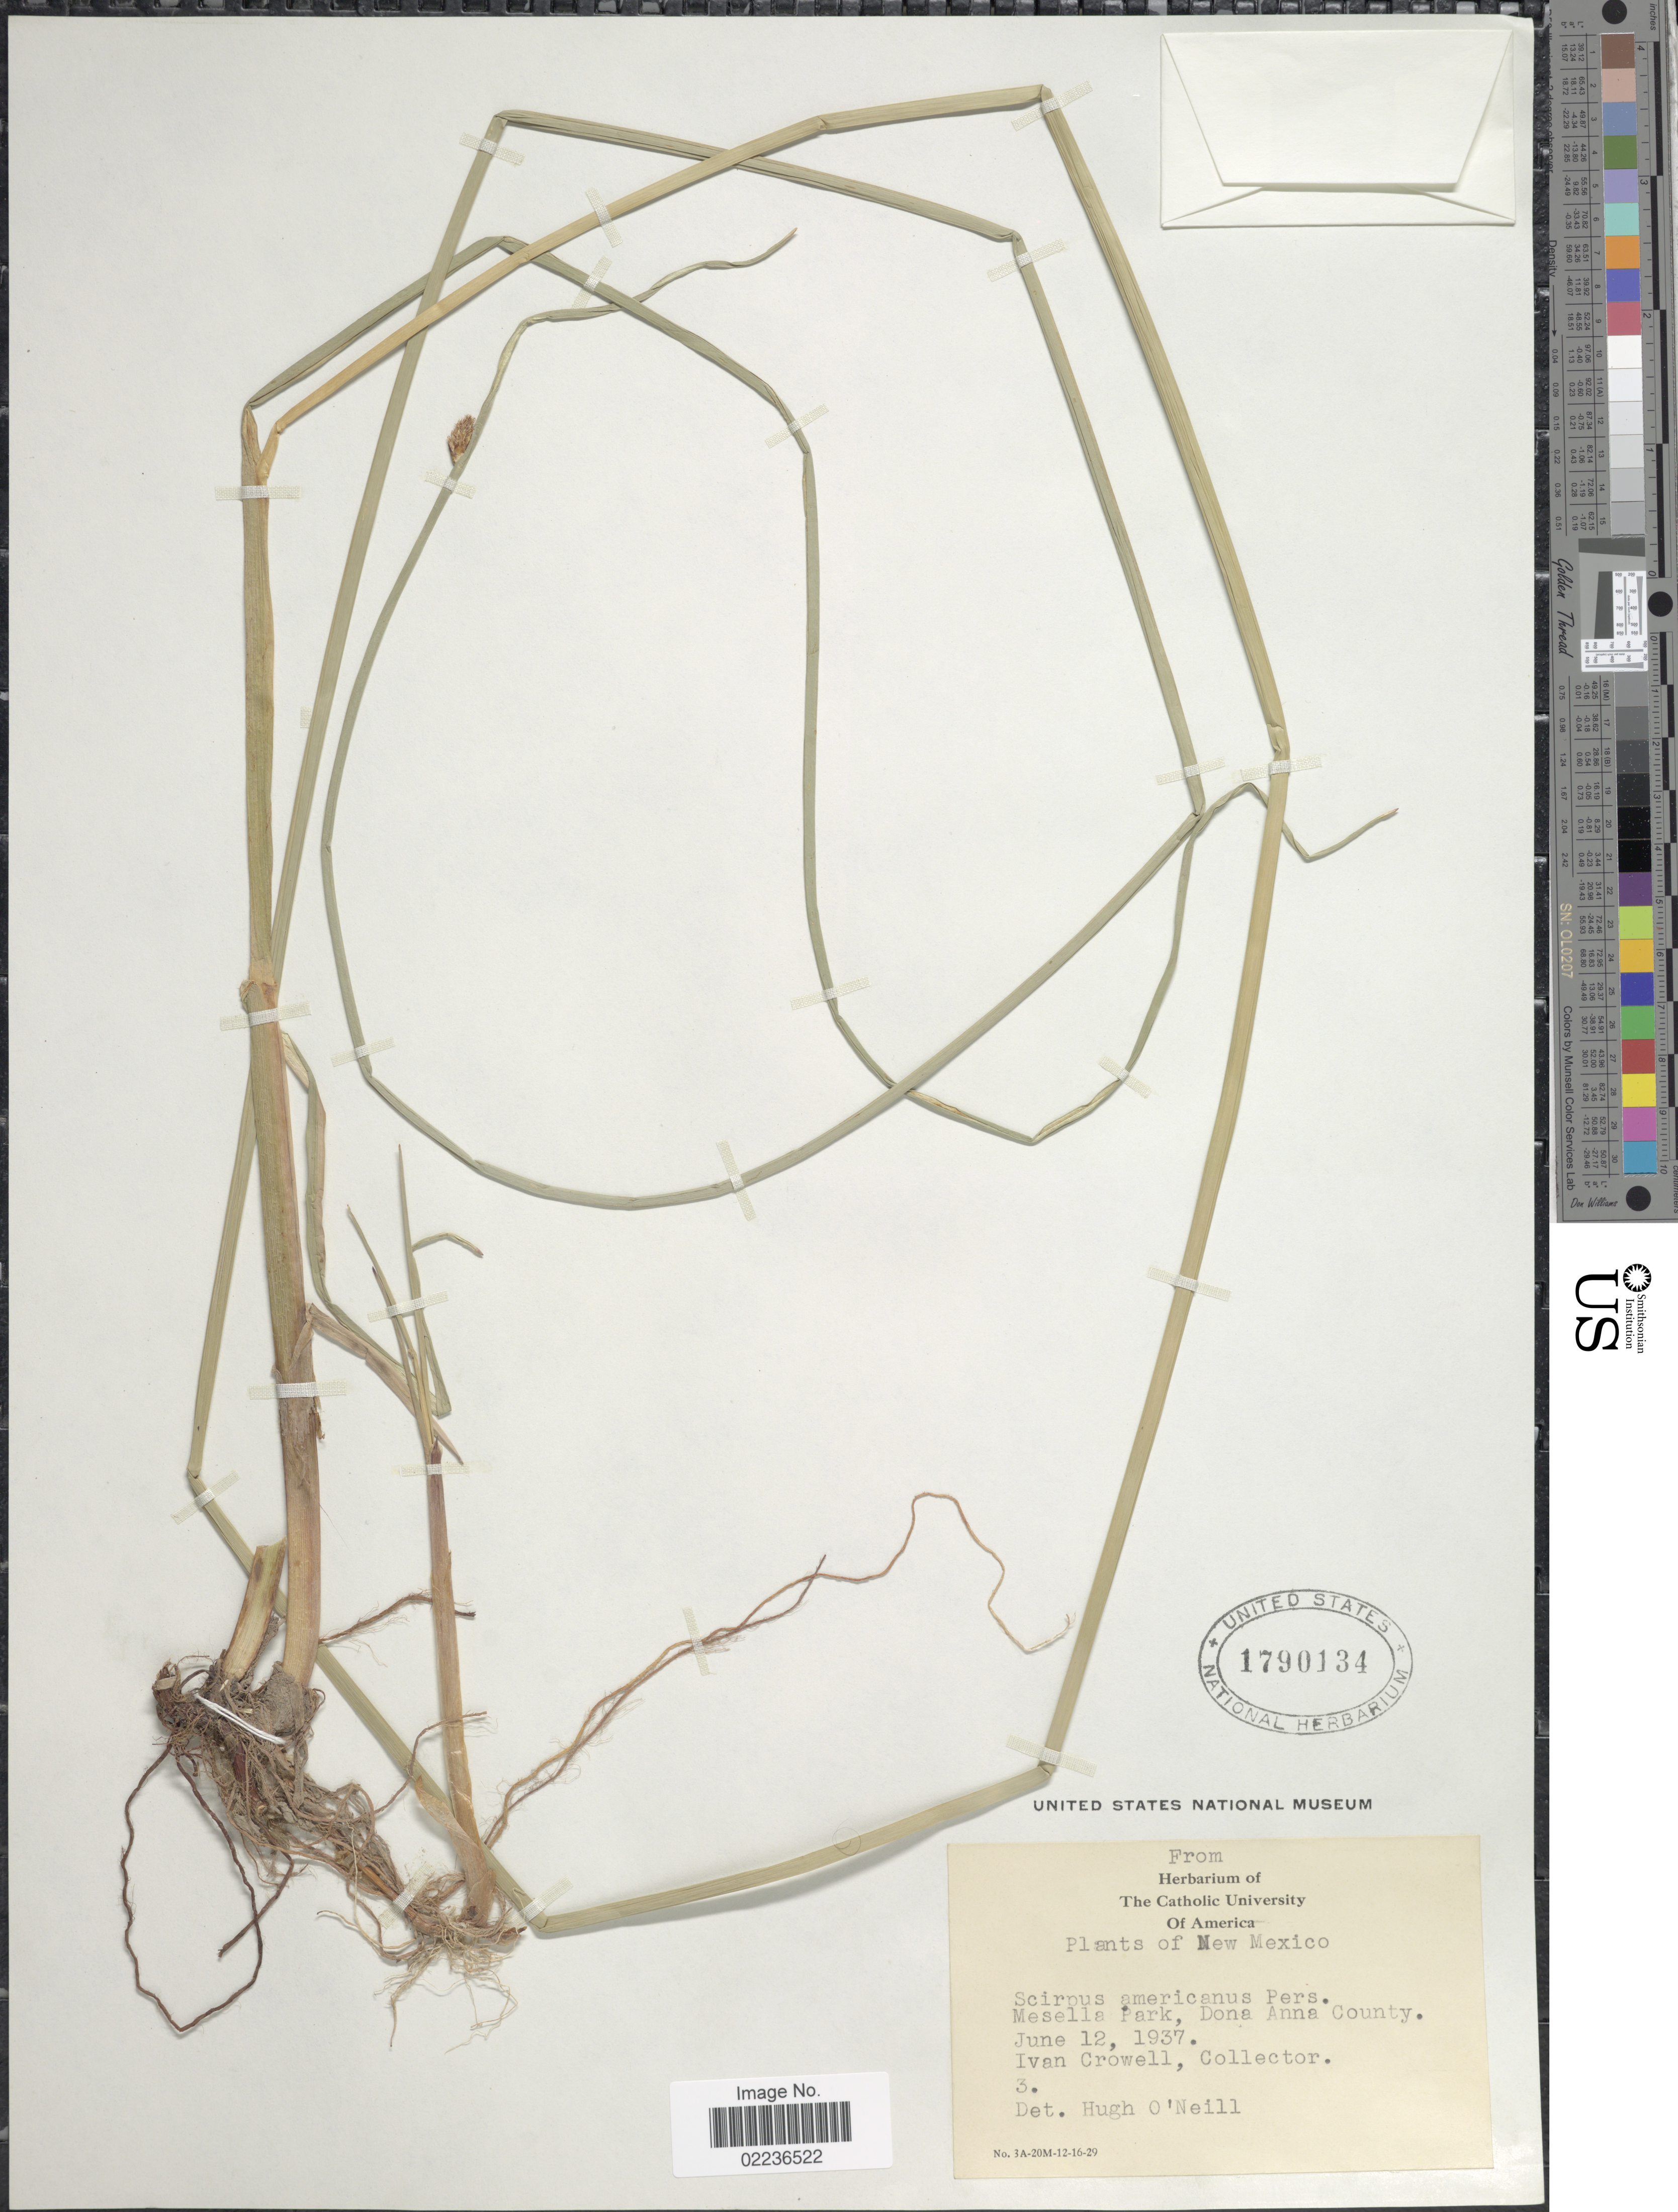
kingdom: Plantae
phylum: Tracheophyta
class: Liliopsida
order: Poales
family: Cyperaceae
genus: Schoenoplectus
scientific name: Schoenoplectus pungens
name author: (Vahl) Palla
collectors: I. Crowell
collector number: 3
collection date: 1937-06-12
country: United States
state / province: New Mexico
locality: Mesella Park, Dona Anna County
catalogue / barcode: US 1790134